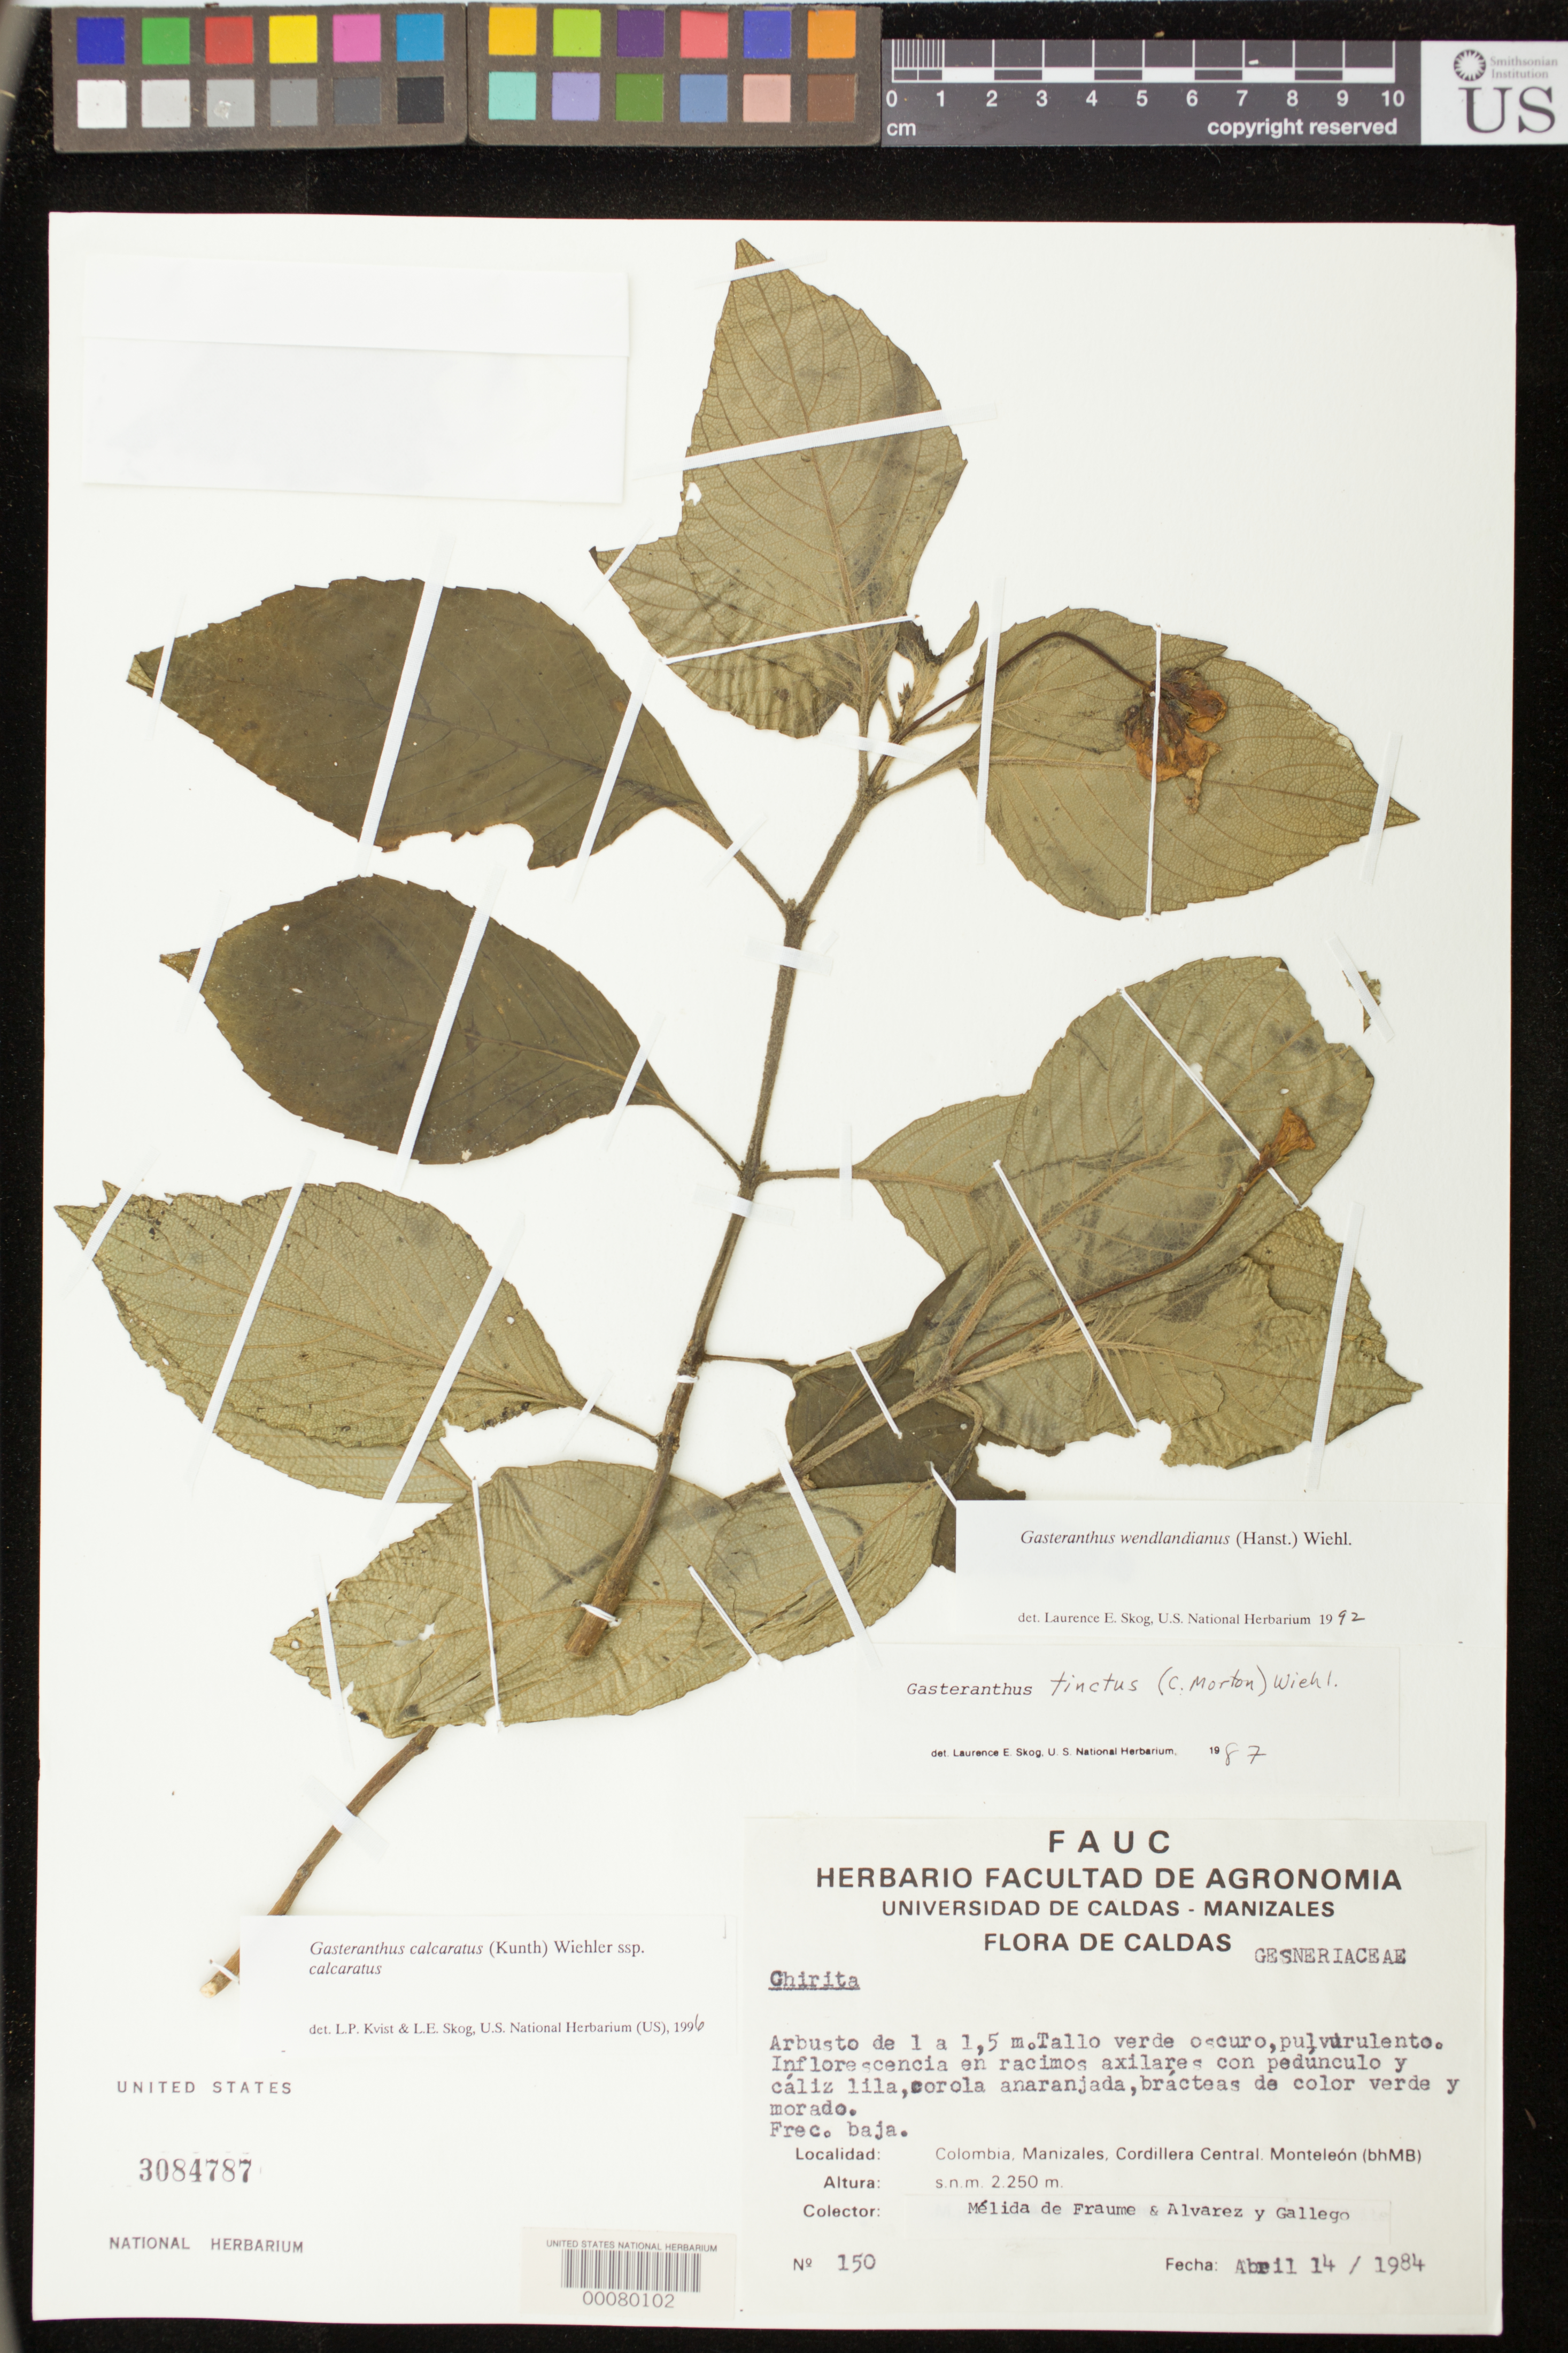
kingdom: Plantae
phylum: Tracheophyta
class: Magnoliopsida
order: Lamiales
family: Gesneriaceae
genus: Gasteranthus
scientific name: Gasteranthus calcaratus subsp. calcaratus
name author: (Kunth) Wiehler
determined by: Skog, Laurence E.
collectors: M. Fraume, -- Alvarez & -. Gallego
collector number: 150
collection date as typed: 14 Apr 1984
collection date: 1984-04-14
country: Colombia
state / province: Caldas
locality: Manizales, Cordillera Central, Monteleón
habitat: bhMB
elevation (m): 2250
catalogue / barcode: US 3084787